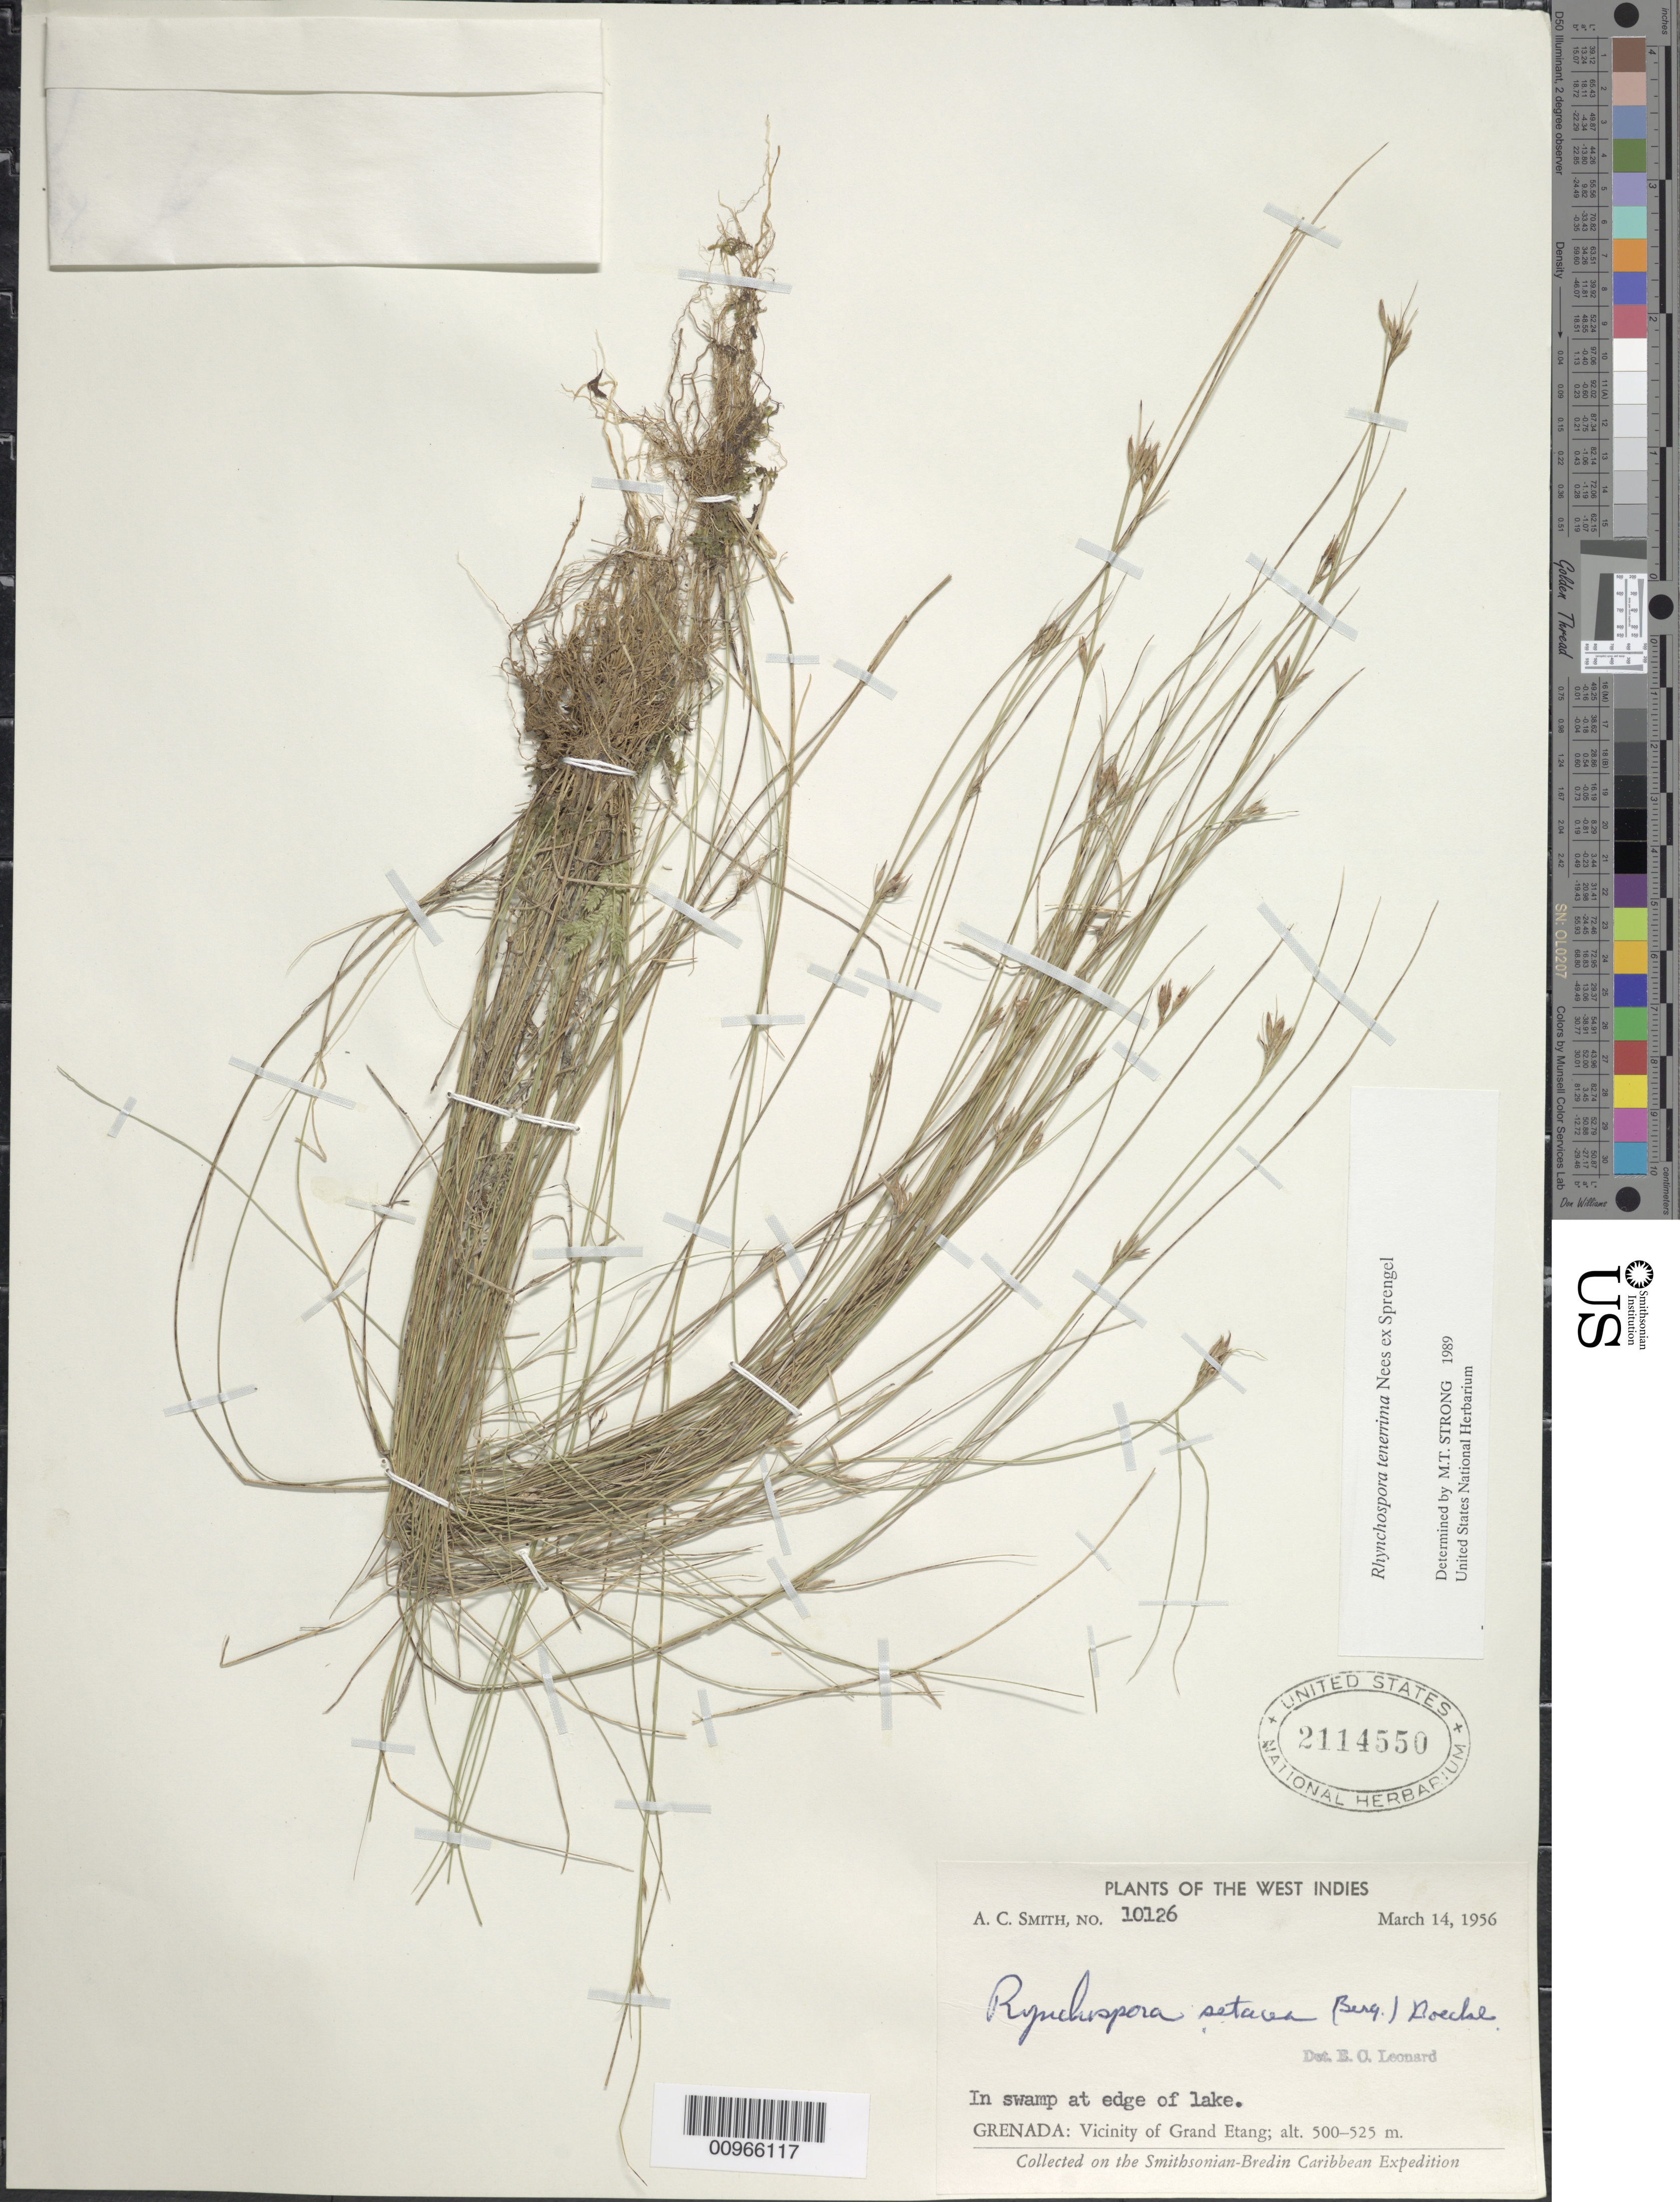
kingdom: Plantae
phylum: Tracheophyta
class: Liliopsida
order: Poales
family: Cyperaceae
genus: Rhynchospora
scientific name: Rhynchospora tenerrima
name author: Nees ex Spreng.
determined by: Strong, M. T., (US), Smithsonian Institution - National Museum of Natural History (UNITED STATES)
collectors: A. C. Smith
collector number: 10126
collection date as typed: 14 Mar 1956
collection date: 1956-03-14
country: Grenada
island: Grenada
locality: Vicinity of Grand Etang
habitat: In swamp at edge of lake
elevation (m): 500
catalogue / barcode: US 2114550